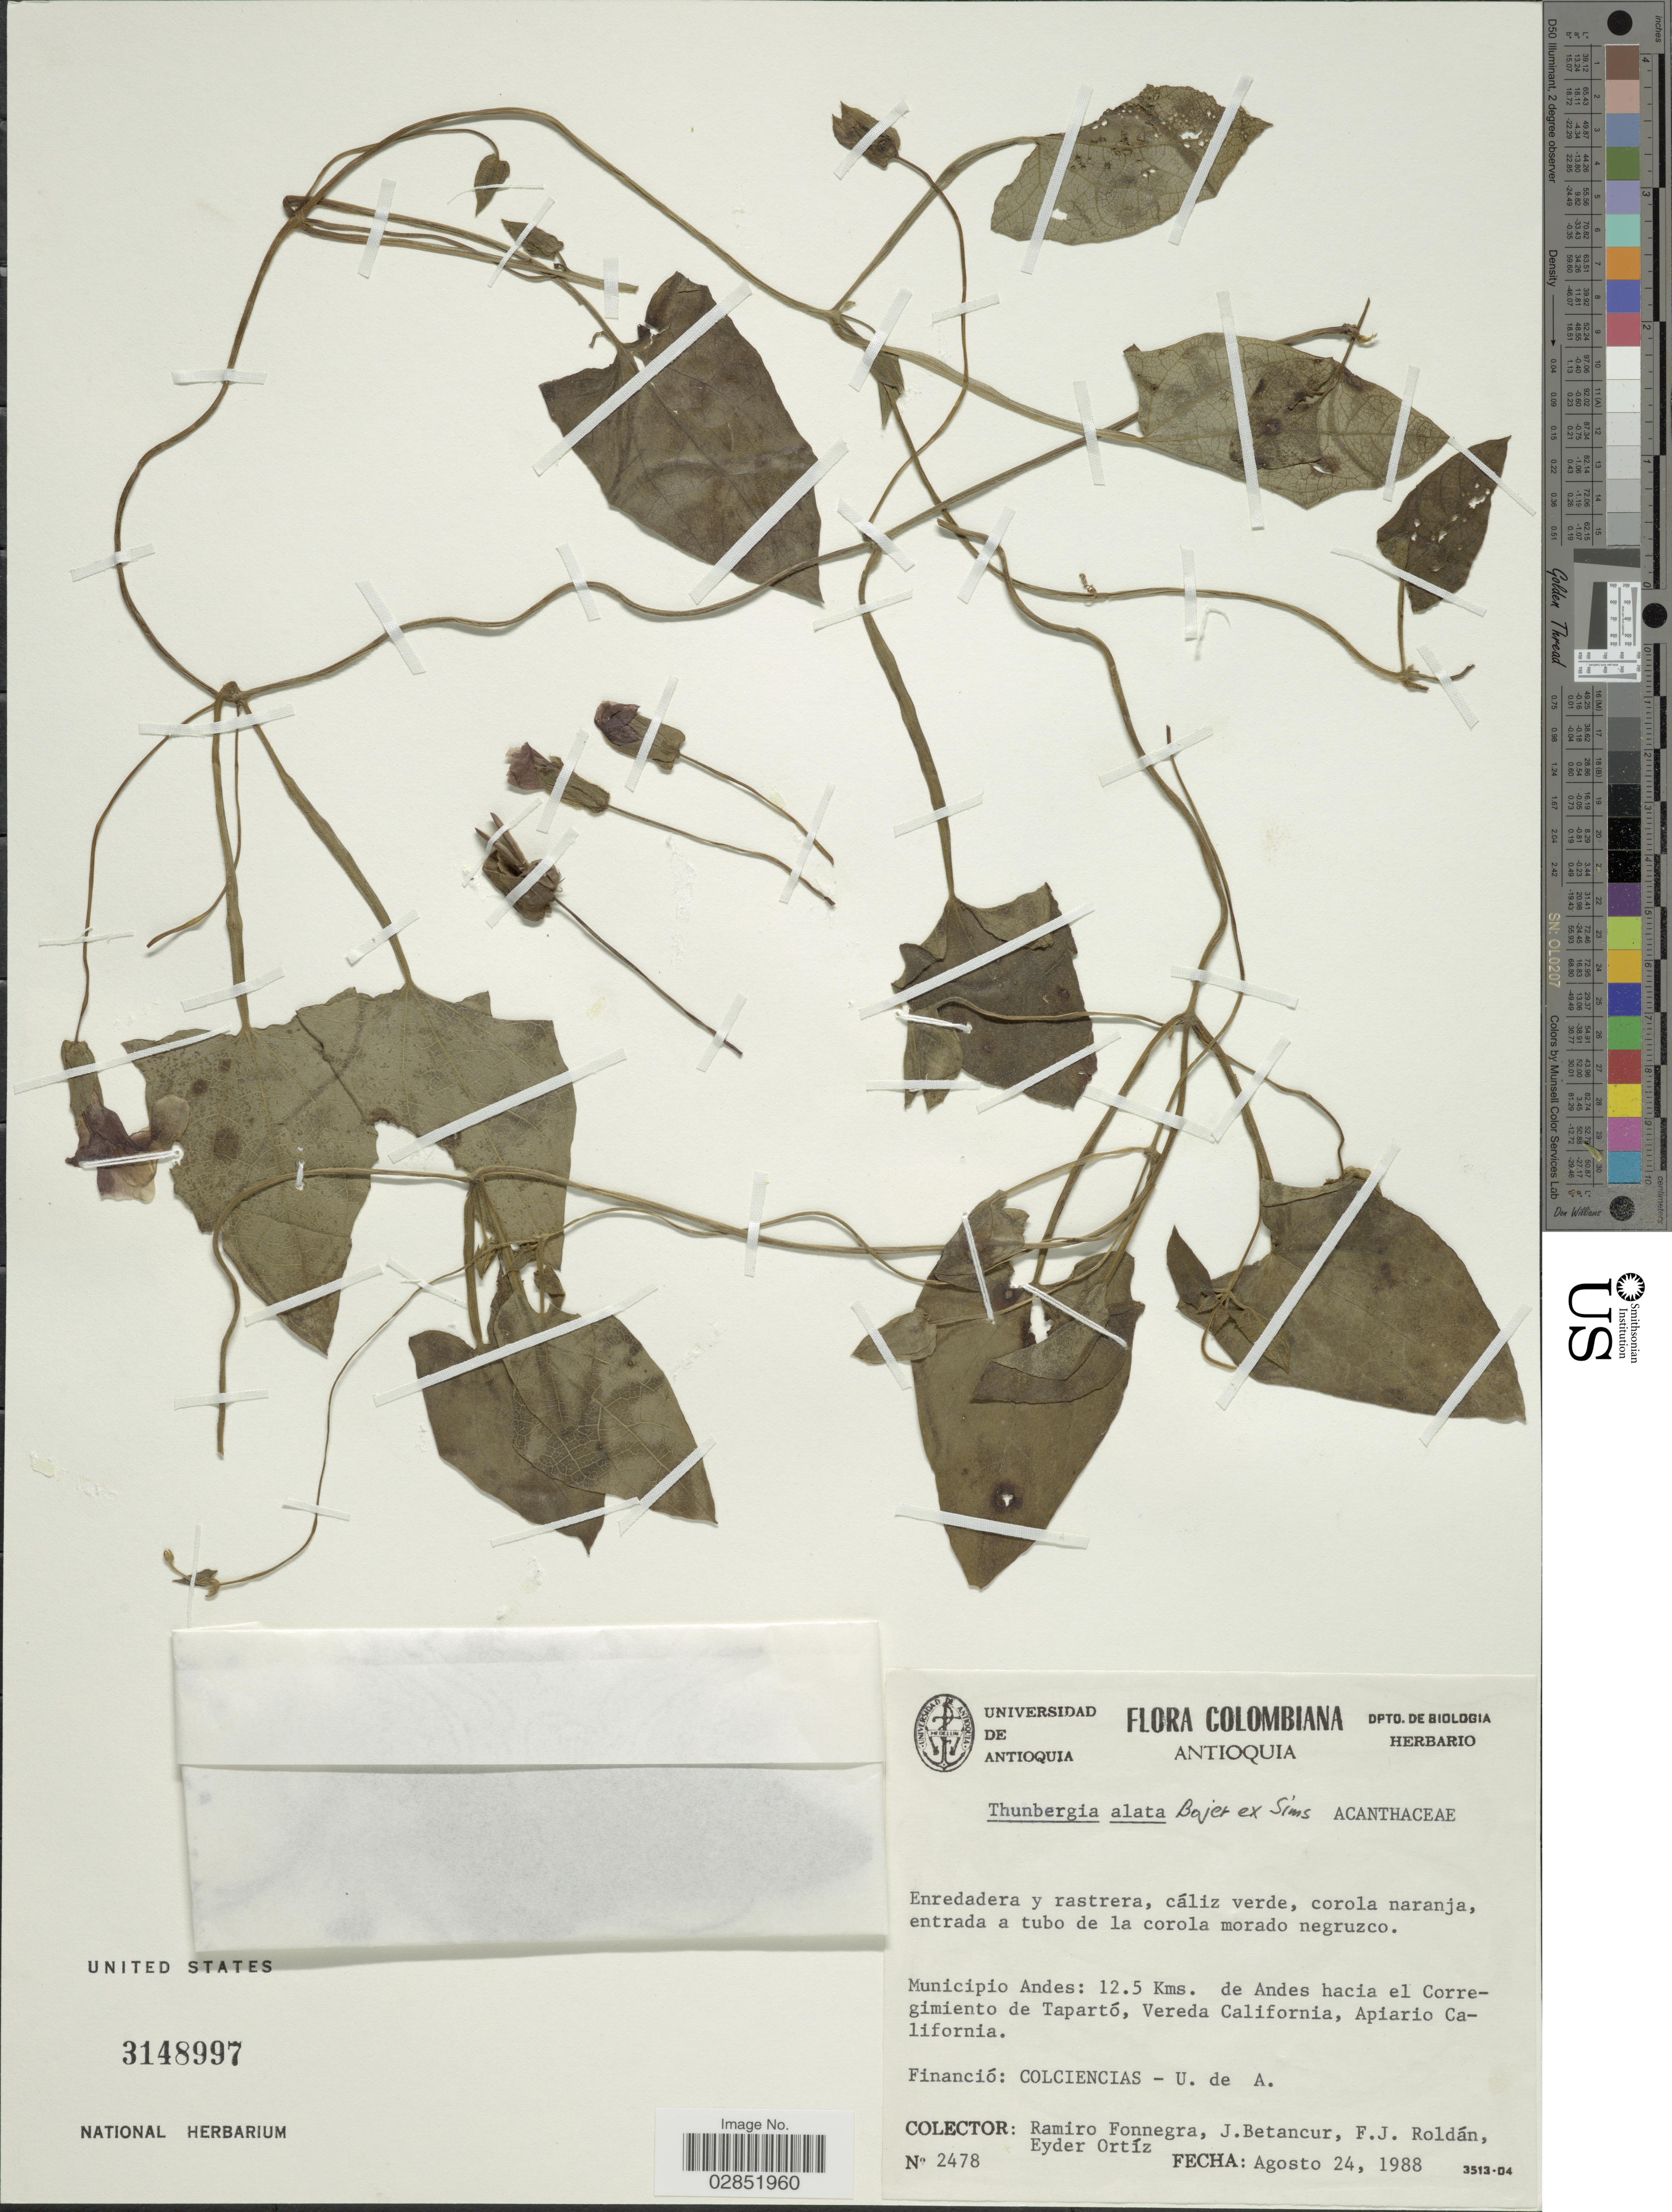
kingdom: Plantae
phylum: Tracheophyta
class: Magnoliopsida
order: Lamiales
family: Acanthaceae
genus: Thunbergia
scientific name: Thunbergia alata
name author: Bojer ex Sims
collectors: R. Fonnegra G., J. Betancur, F. J. Roldán & E. Ortíz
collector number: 2478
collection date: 1988-08-24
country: Colombia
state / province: Antioquia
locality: Municipio Andes: 12.5 Kms. de Andes hacia el Corregimiento de Tapartó, Vereda California, Apiario California.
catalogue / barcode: US 3148997